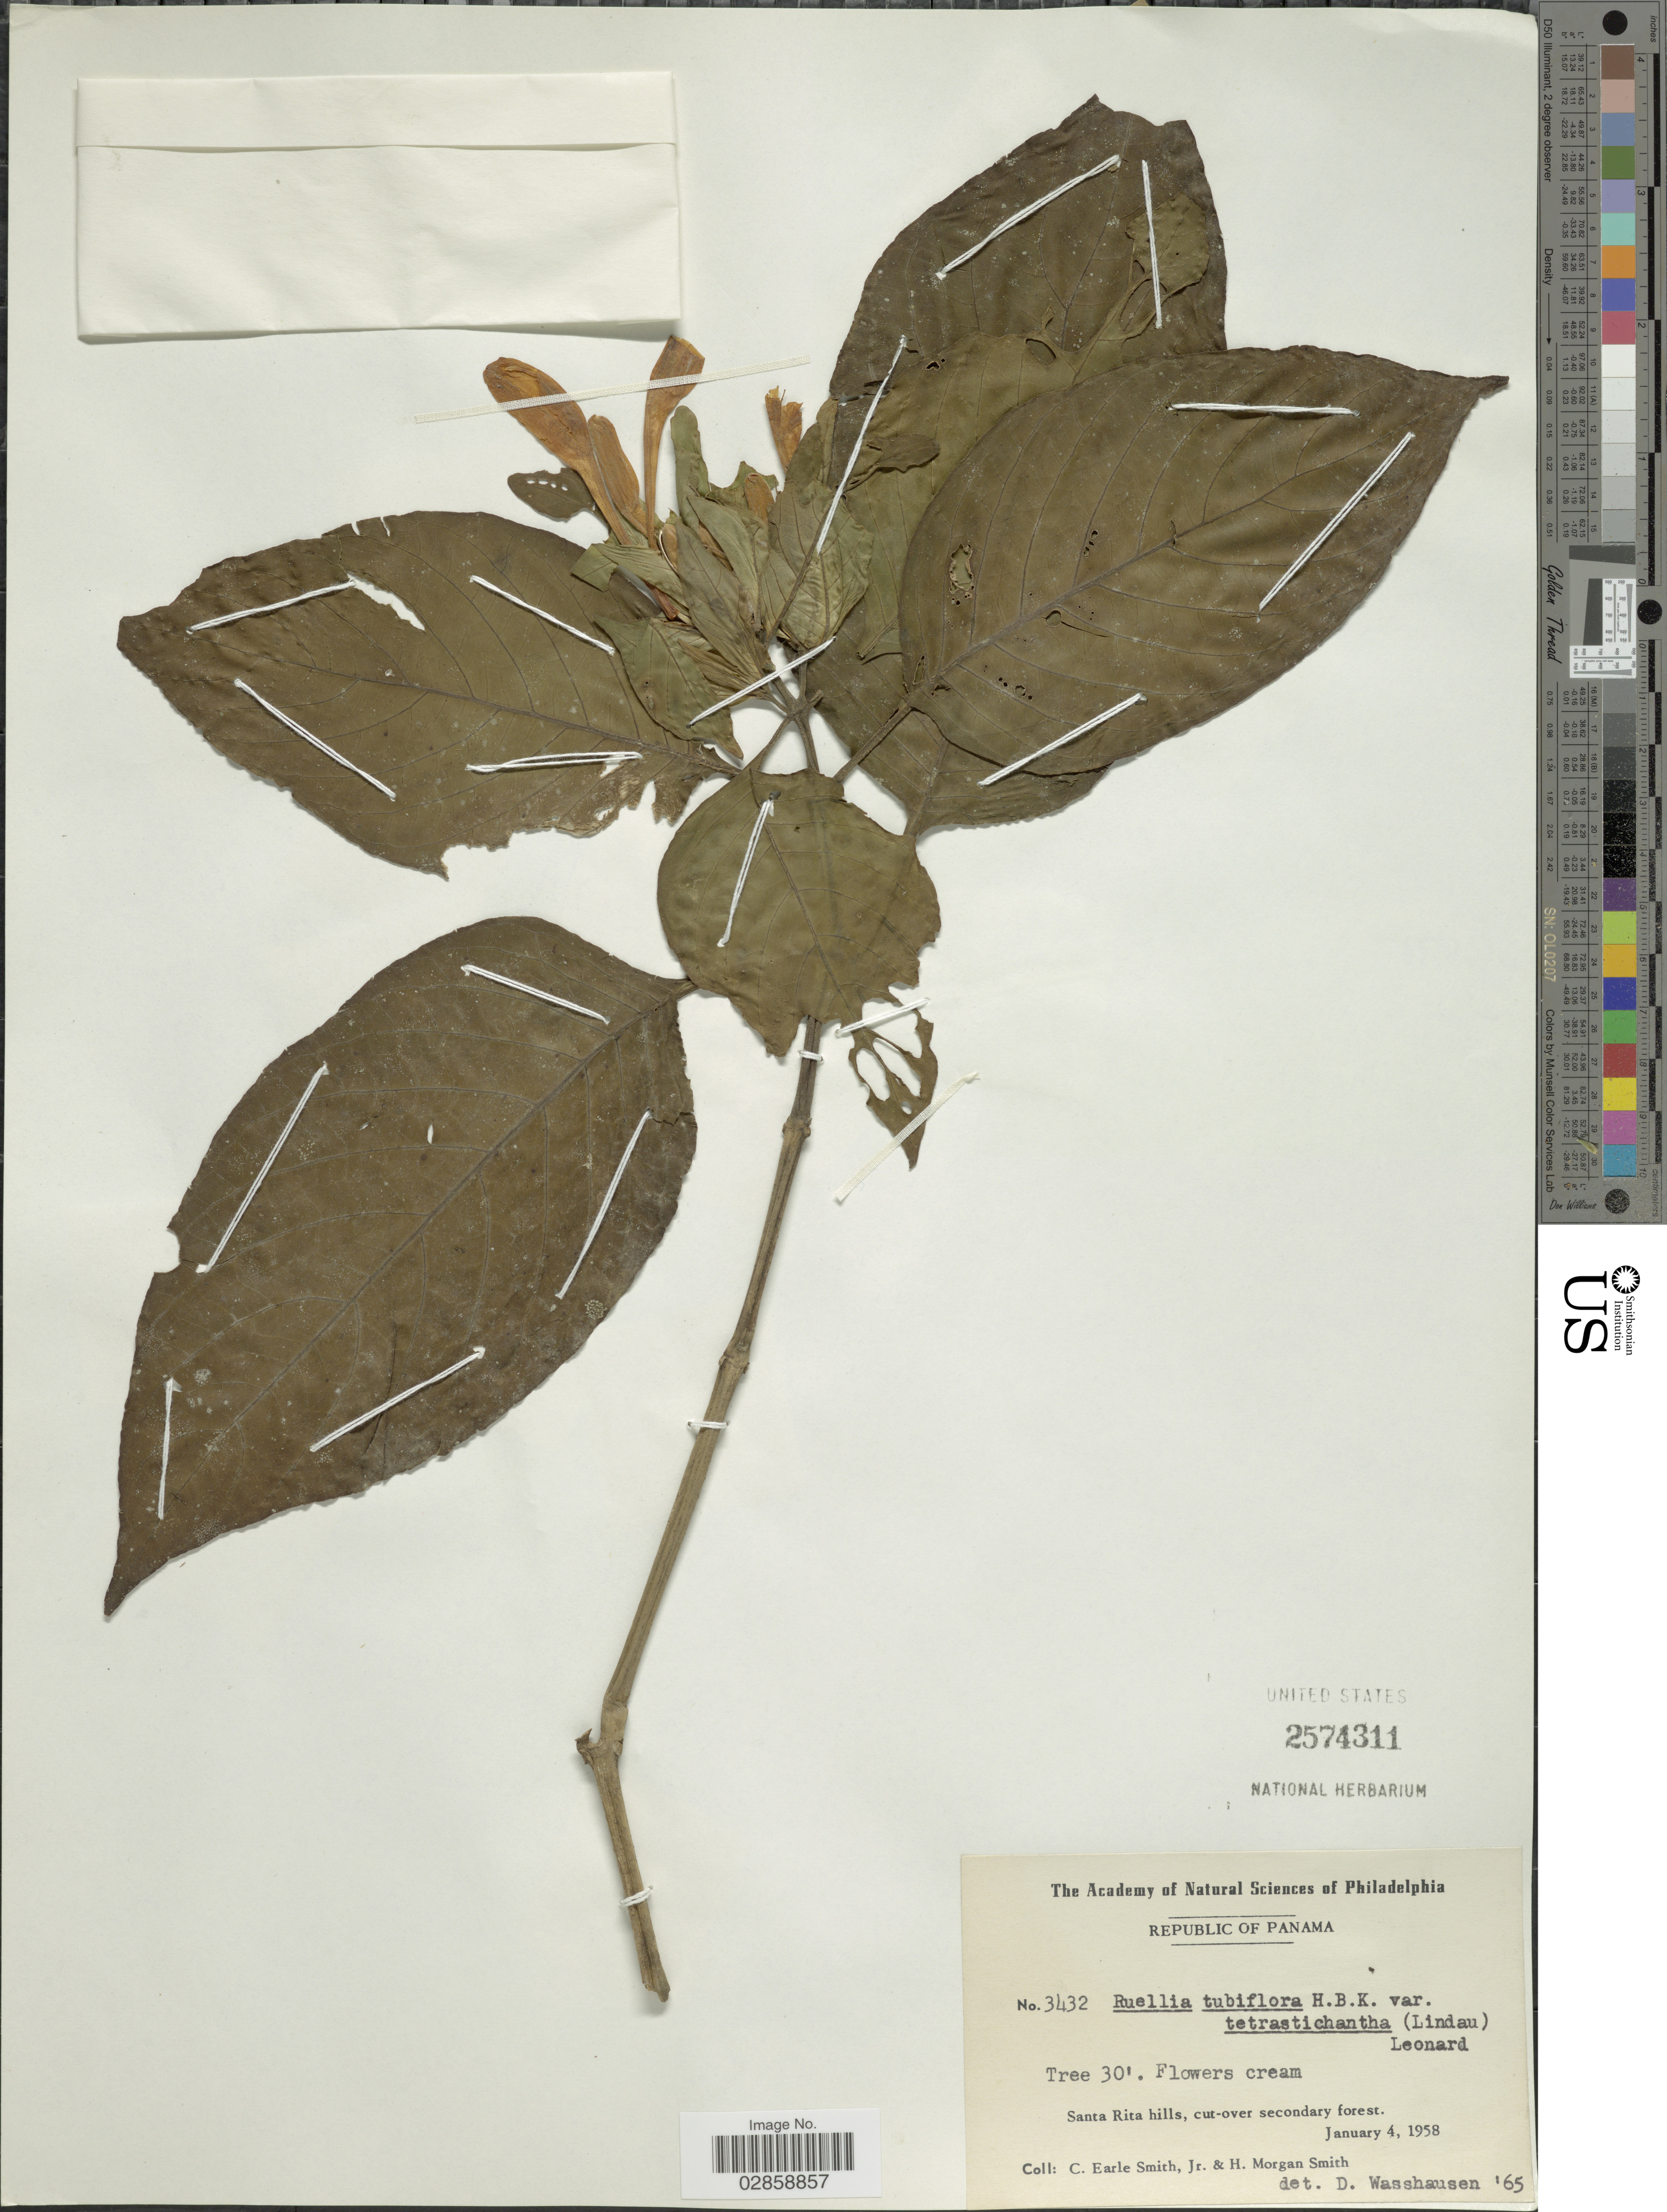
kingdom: Plantae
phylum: Tracheophyta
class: Magnoliopsida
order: Lamiales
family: Acanthaceae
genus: Ruellia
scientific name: Ruellia tubiflora var. tetrastichantha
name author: Kunth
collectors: C. E. Smith Jr. & H. M. Smith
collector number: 3432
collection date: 1958-01-04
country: Panama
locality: Republic of Panama. Santa Rita hills.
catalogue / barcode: US 2574311